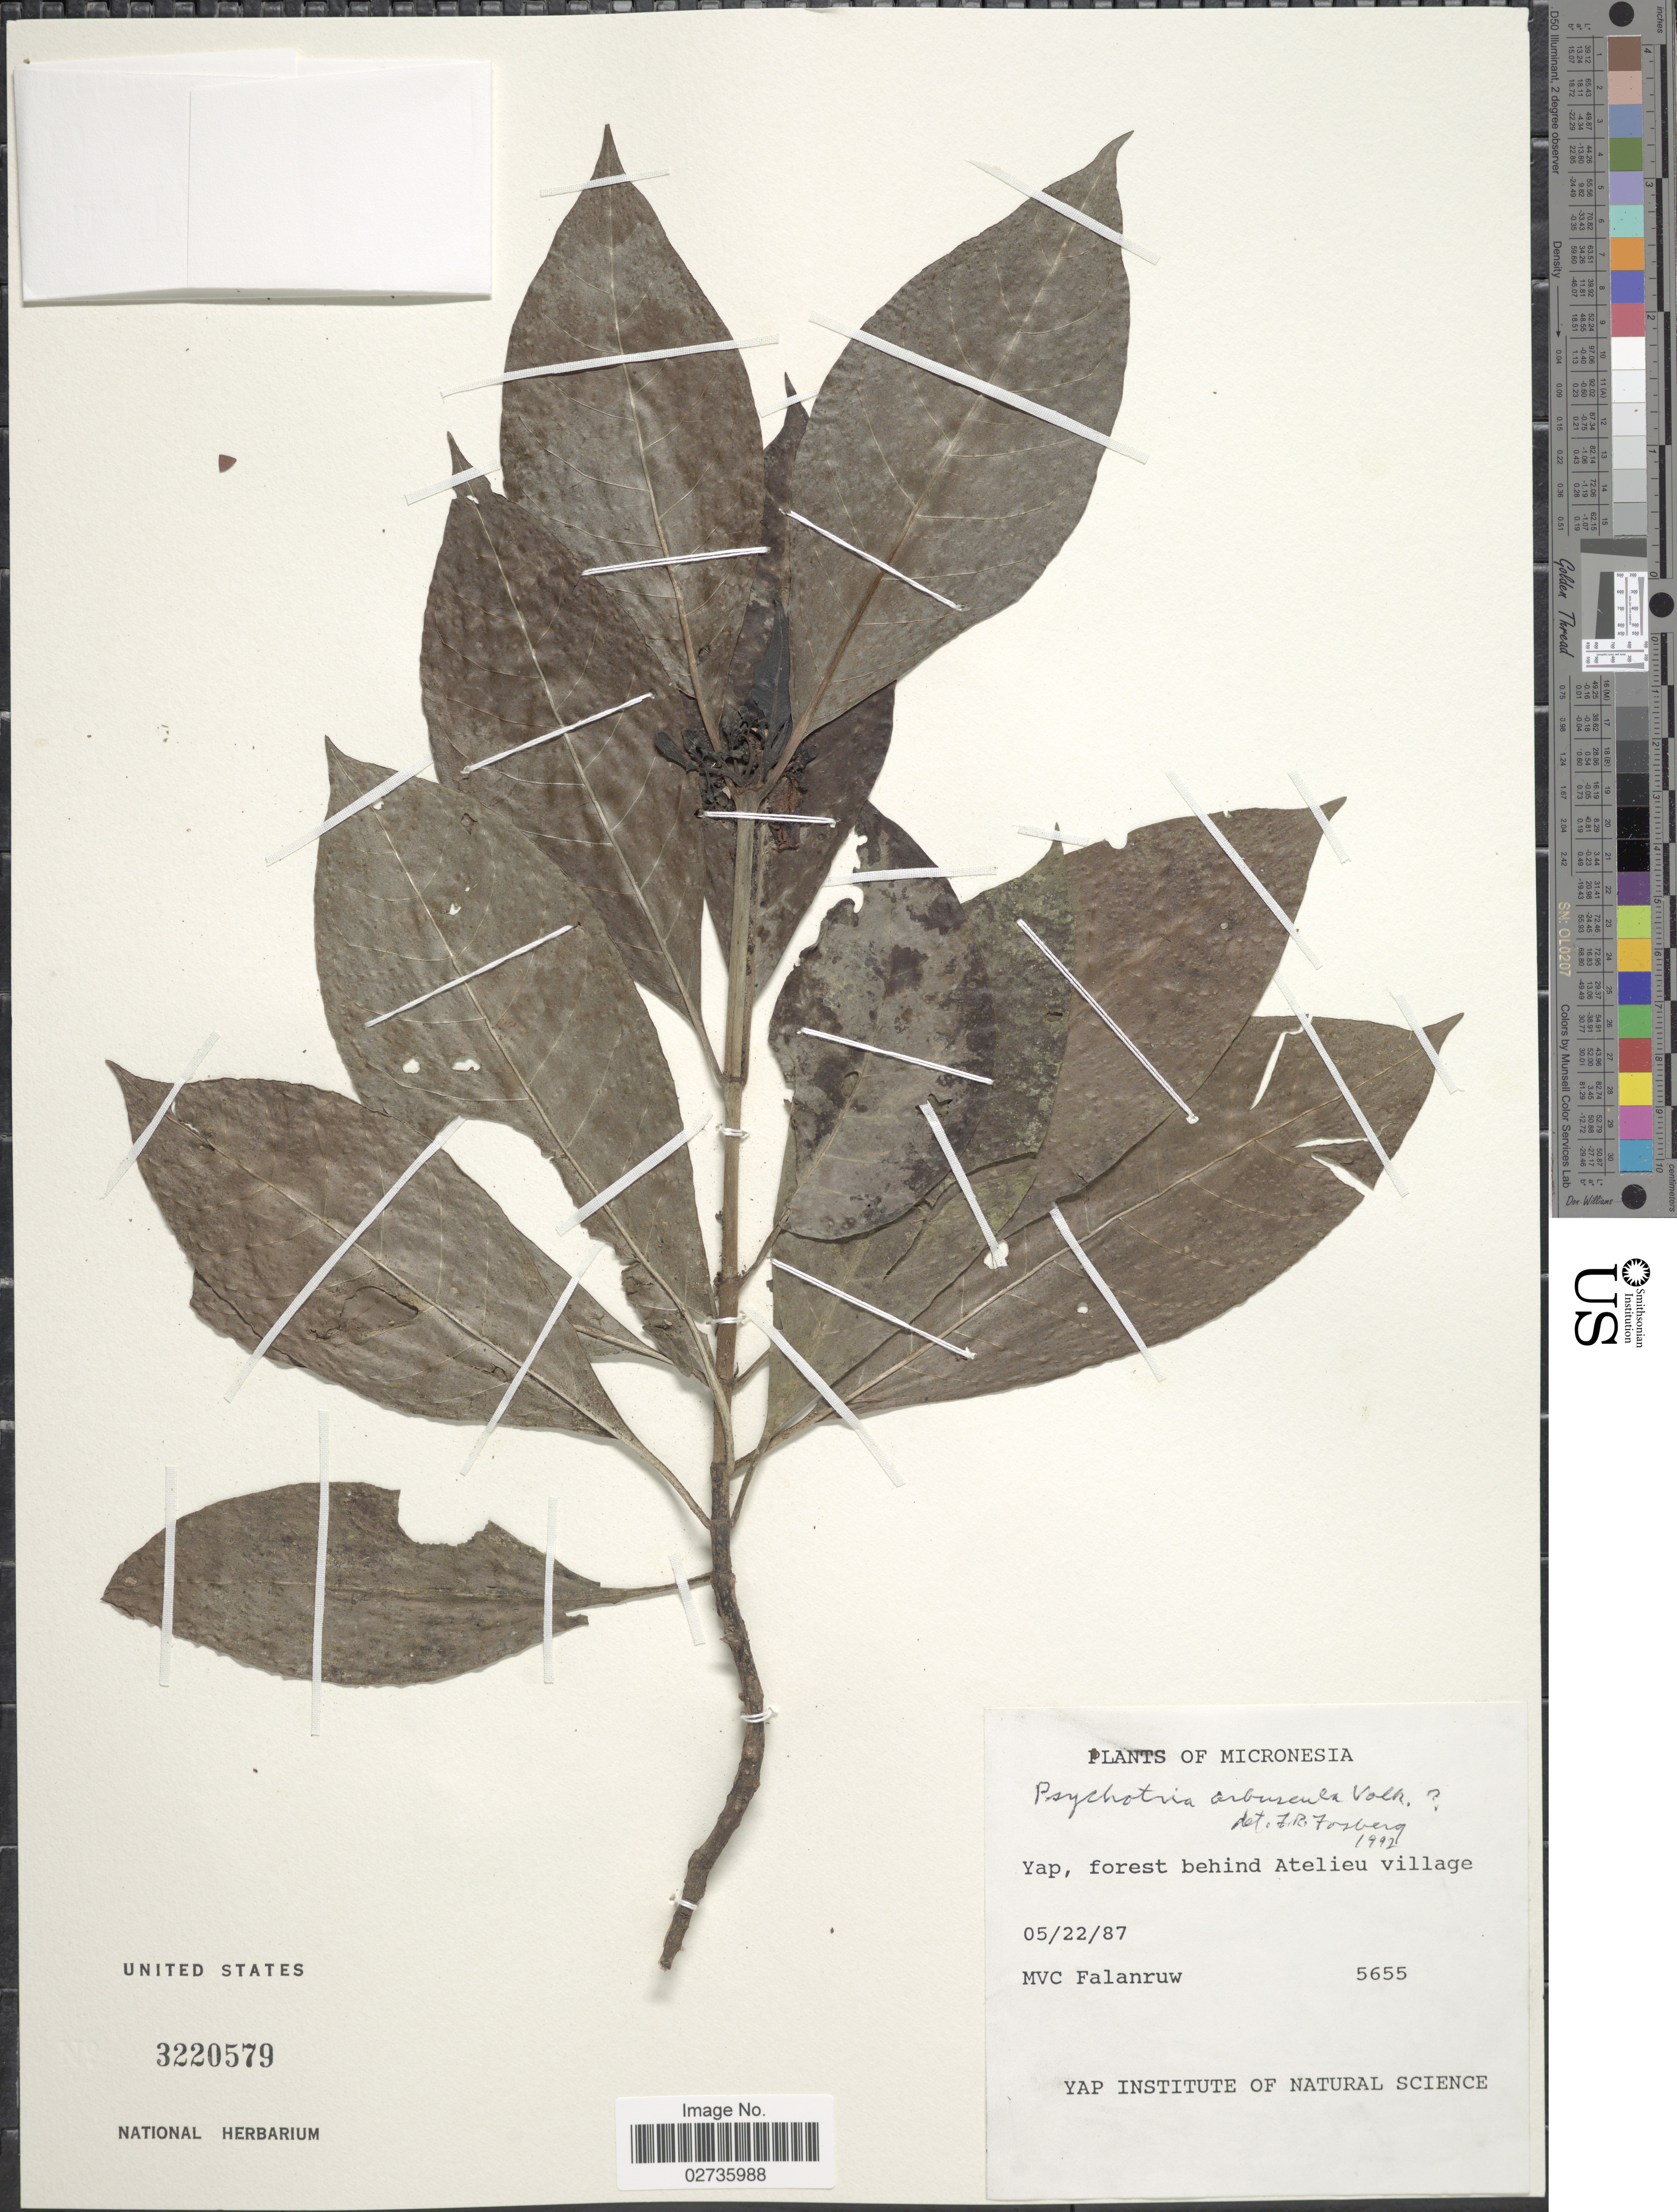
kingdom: Plantae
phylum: Tracheophyta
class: Magnoliopsida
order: Gentianales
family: Rubiaceae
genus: Psychotria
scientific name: Psychotria arbuscula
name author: Volkens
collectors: M. V. Falanruw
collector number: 5655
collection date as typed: Transcribed d/m/y: 22/5/87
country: Micronesia, Federated States of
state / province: Yap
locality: Forest behind Atelieu village.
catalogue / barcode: US 3220579